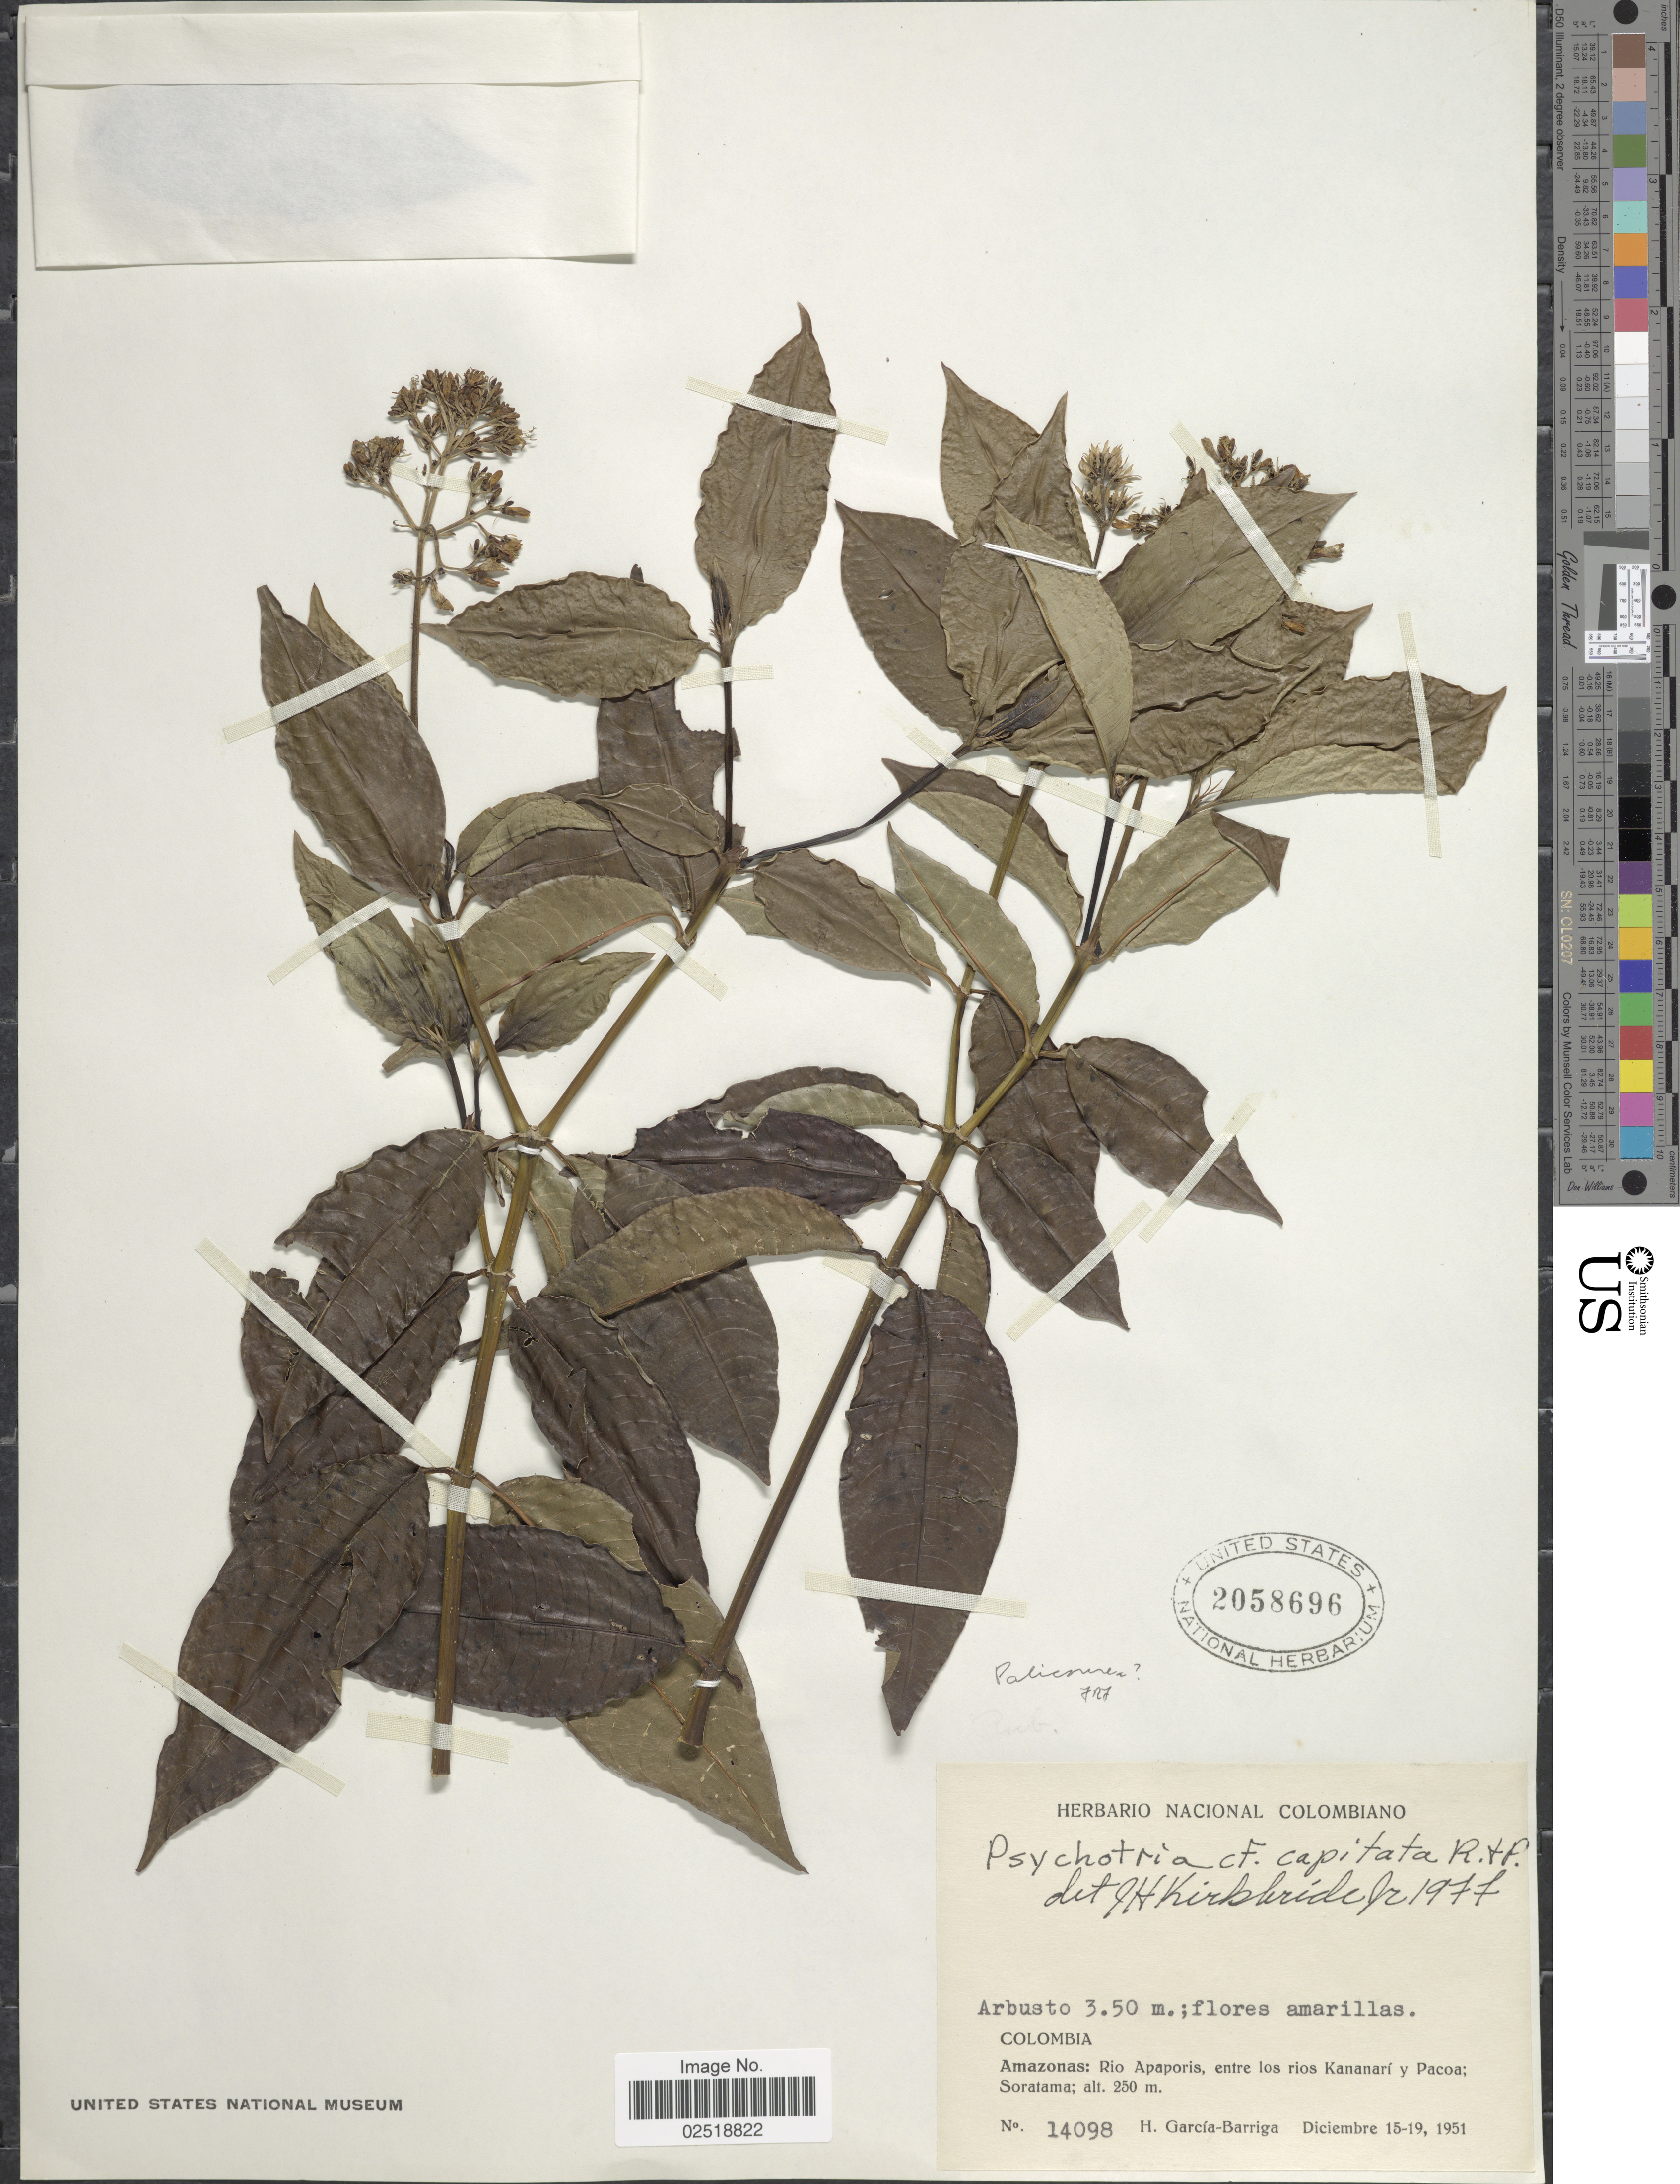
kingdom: Plantae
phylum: Tracheophyta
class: Magnoliopsida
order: Gentianales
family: Rubiaceae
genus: Psychotria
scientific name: Psychotria capitata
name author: Ruiz & Pav.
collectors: H. García Barriga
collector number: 14098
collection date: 1951-12-15/1951-12-19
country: Colombia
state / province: Amazônas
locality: Rio Apaporis, entre los rios Kananarí y Pacoa; Soratama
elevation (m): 250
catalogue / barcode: US 2058696